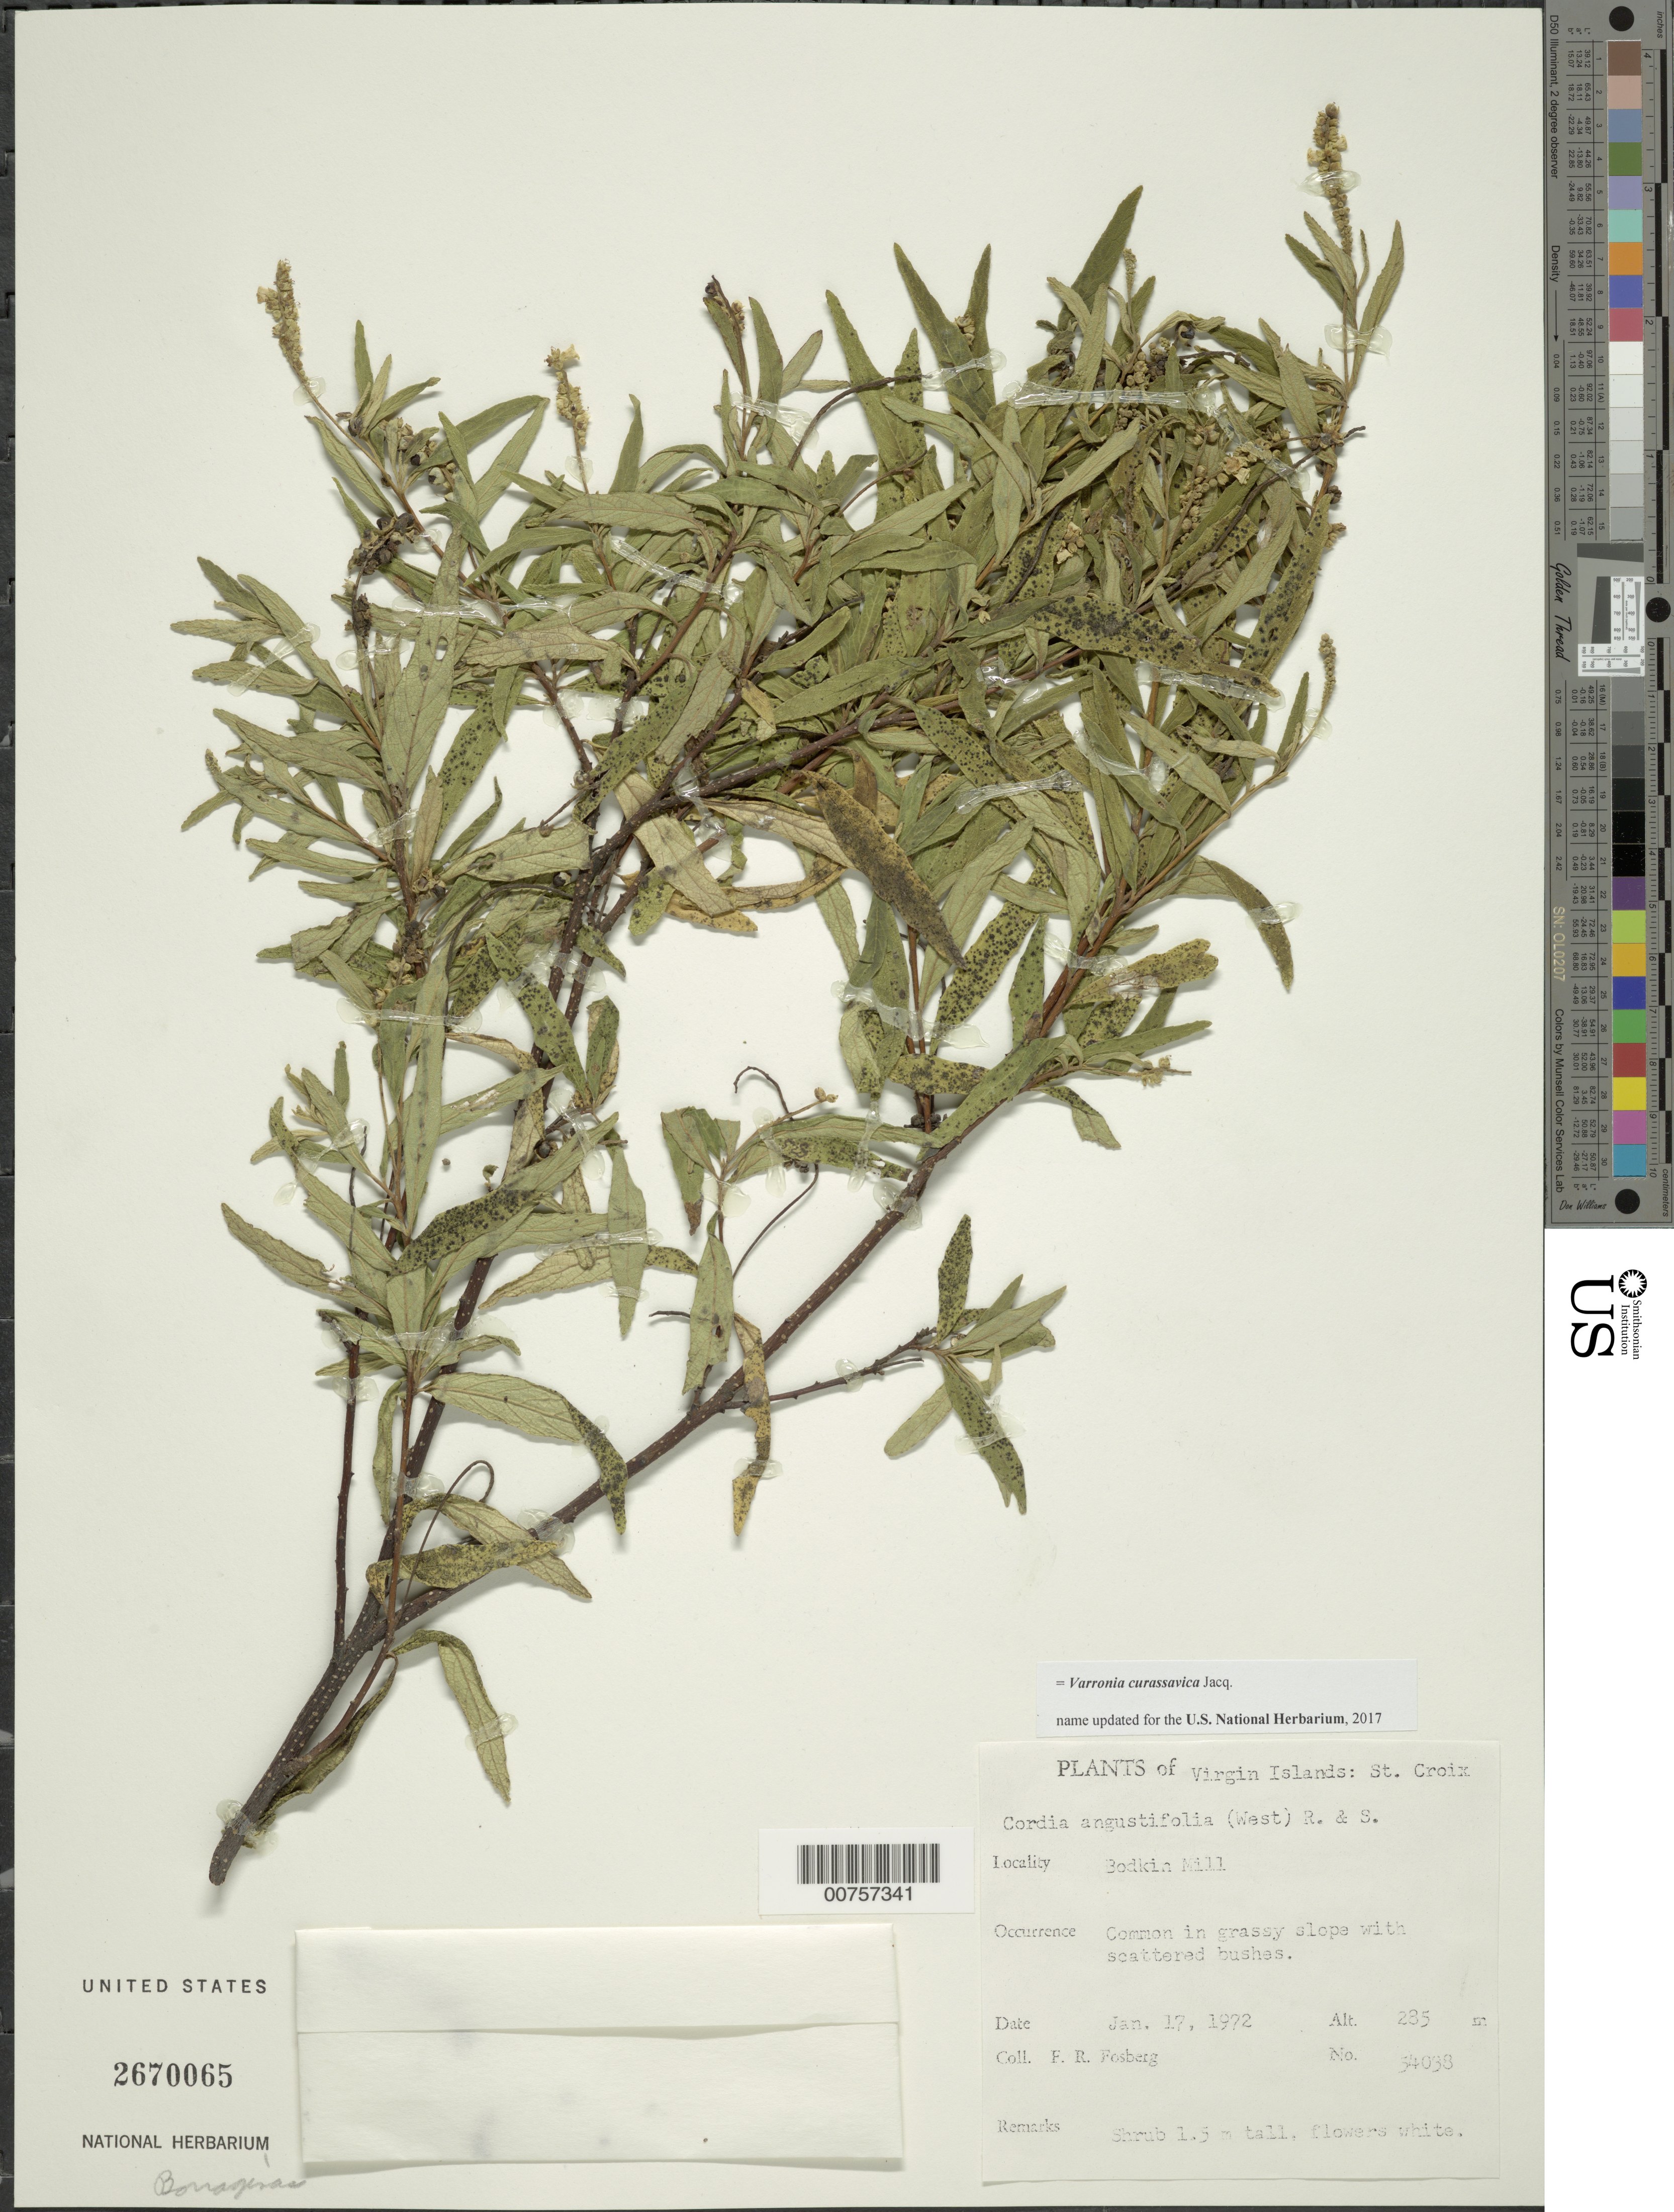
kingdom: Plantae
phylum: Tracheophyta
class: Magnoliopsida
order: Boraginales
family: Cordiaceae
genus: Varronia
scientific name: Varronia curassavica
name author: Jacq.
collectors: F. R. Fosberg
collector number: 54038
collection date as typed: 17 Jan 1972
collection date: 1972-01-17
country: U.S. Virgin Islands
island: St. Croix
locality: Bodkin Mill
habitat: Common in grassy slope with scattered bushes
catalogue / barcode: US 2670065